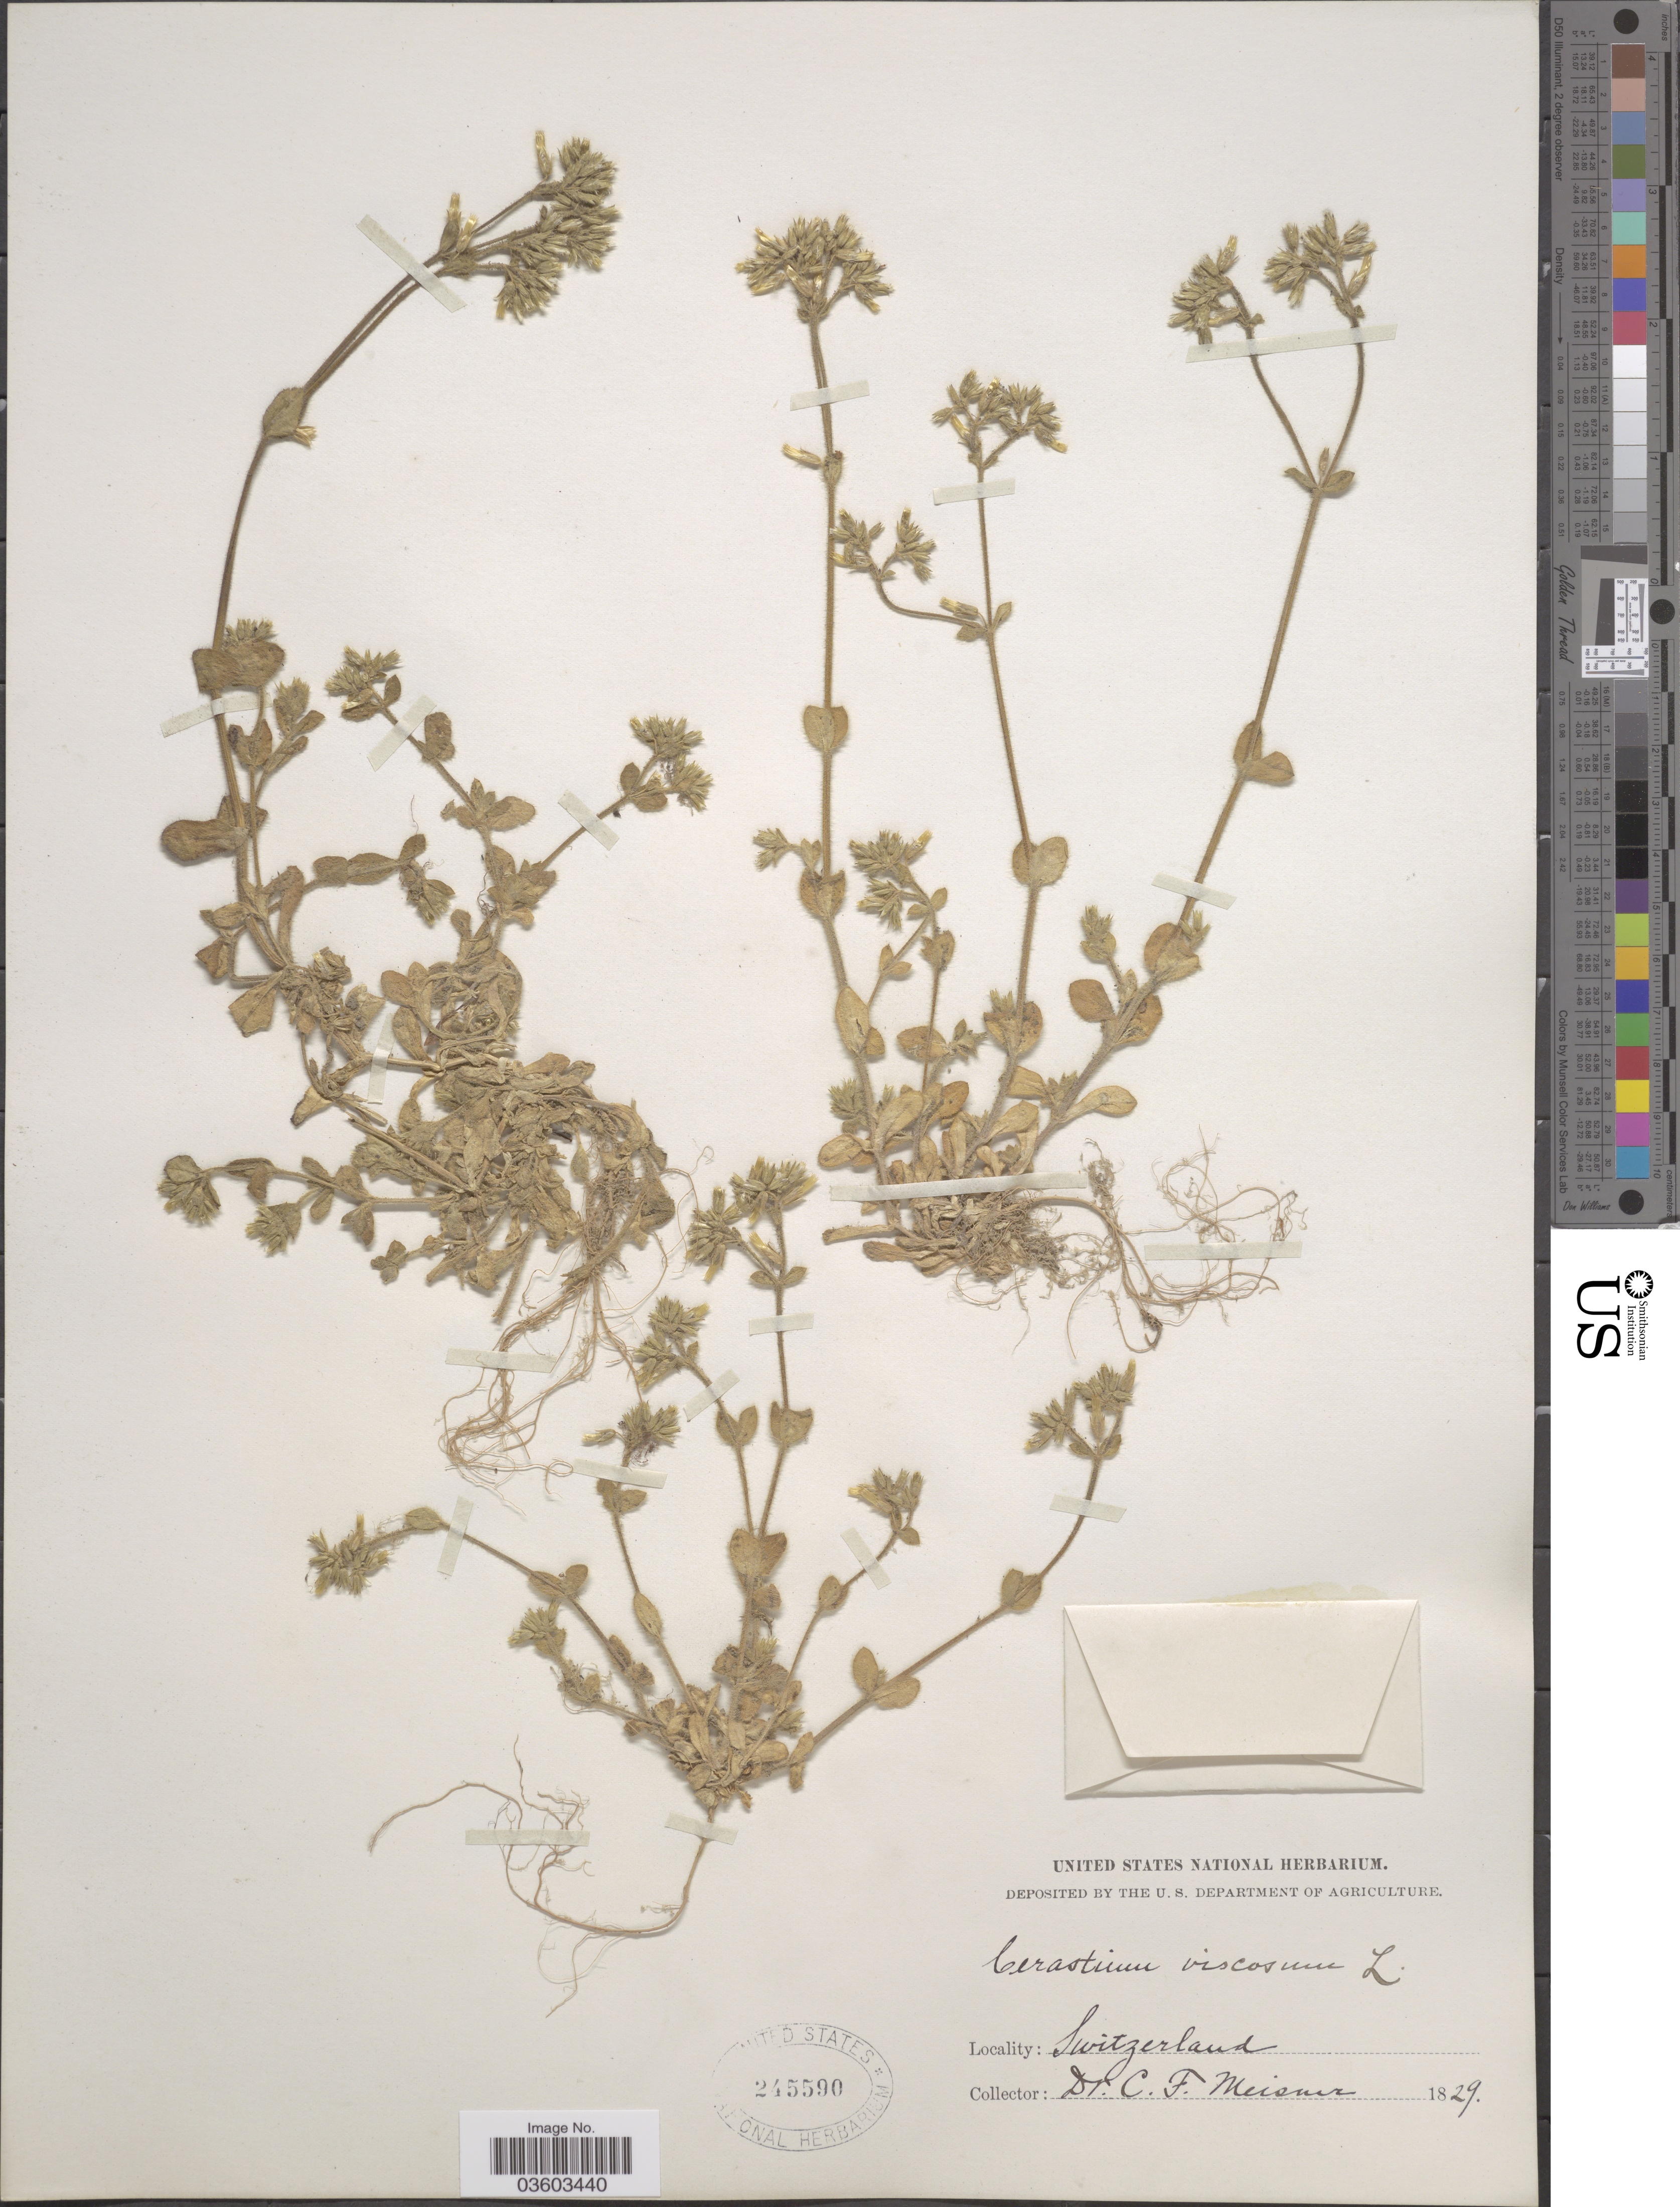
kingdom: Plantae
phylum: Tracheophyta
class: Magnoliopsida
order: Caryophyllales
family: Caryophyllaceae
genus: Cerastium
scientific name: Cerastium viscosum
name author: L.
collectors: C. F. D. Meisner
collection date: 1829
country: Switzerland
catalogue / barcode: US 245590